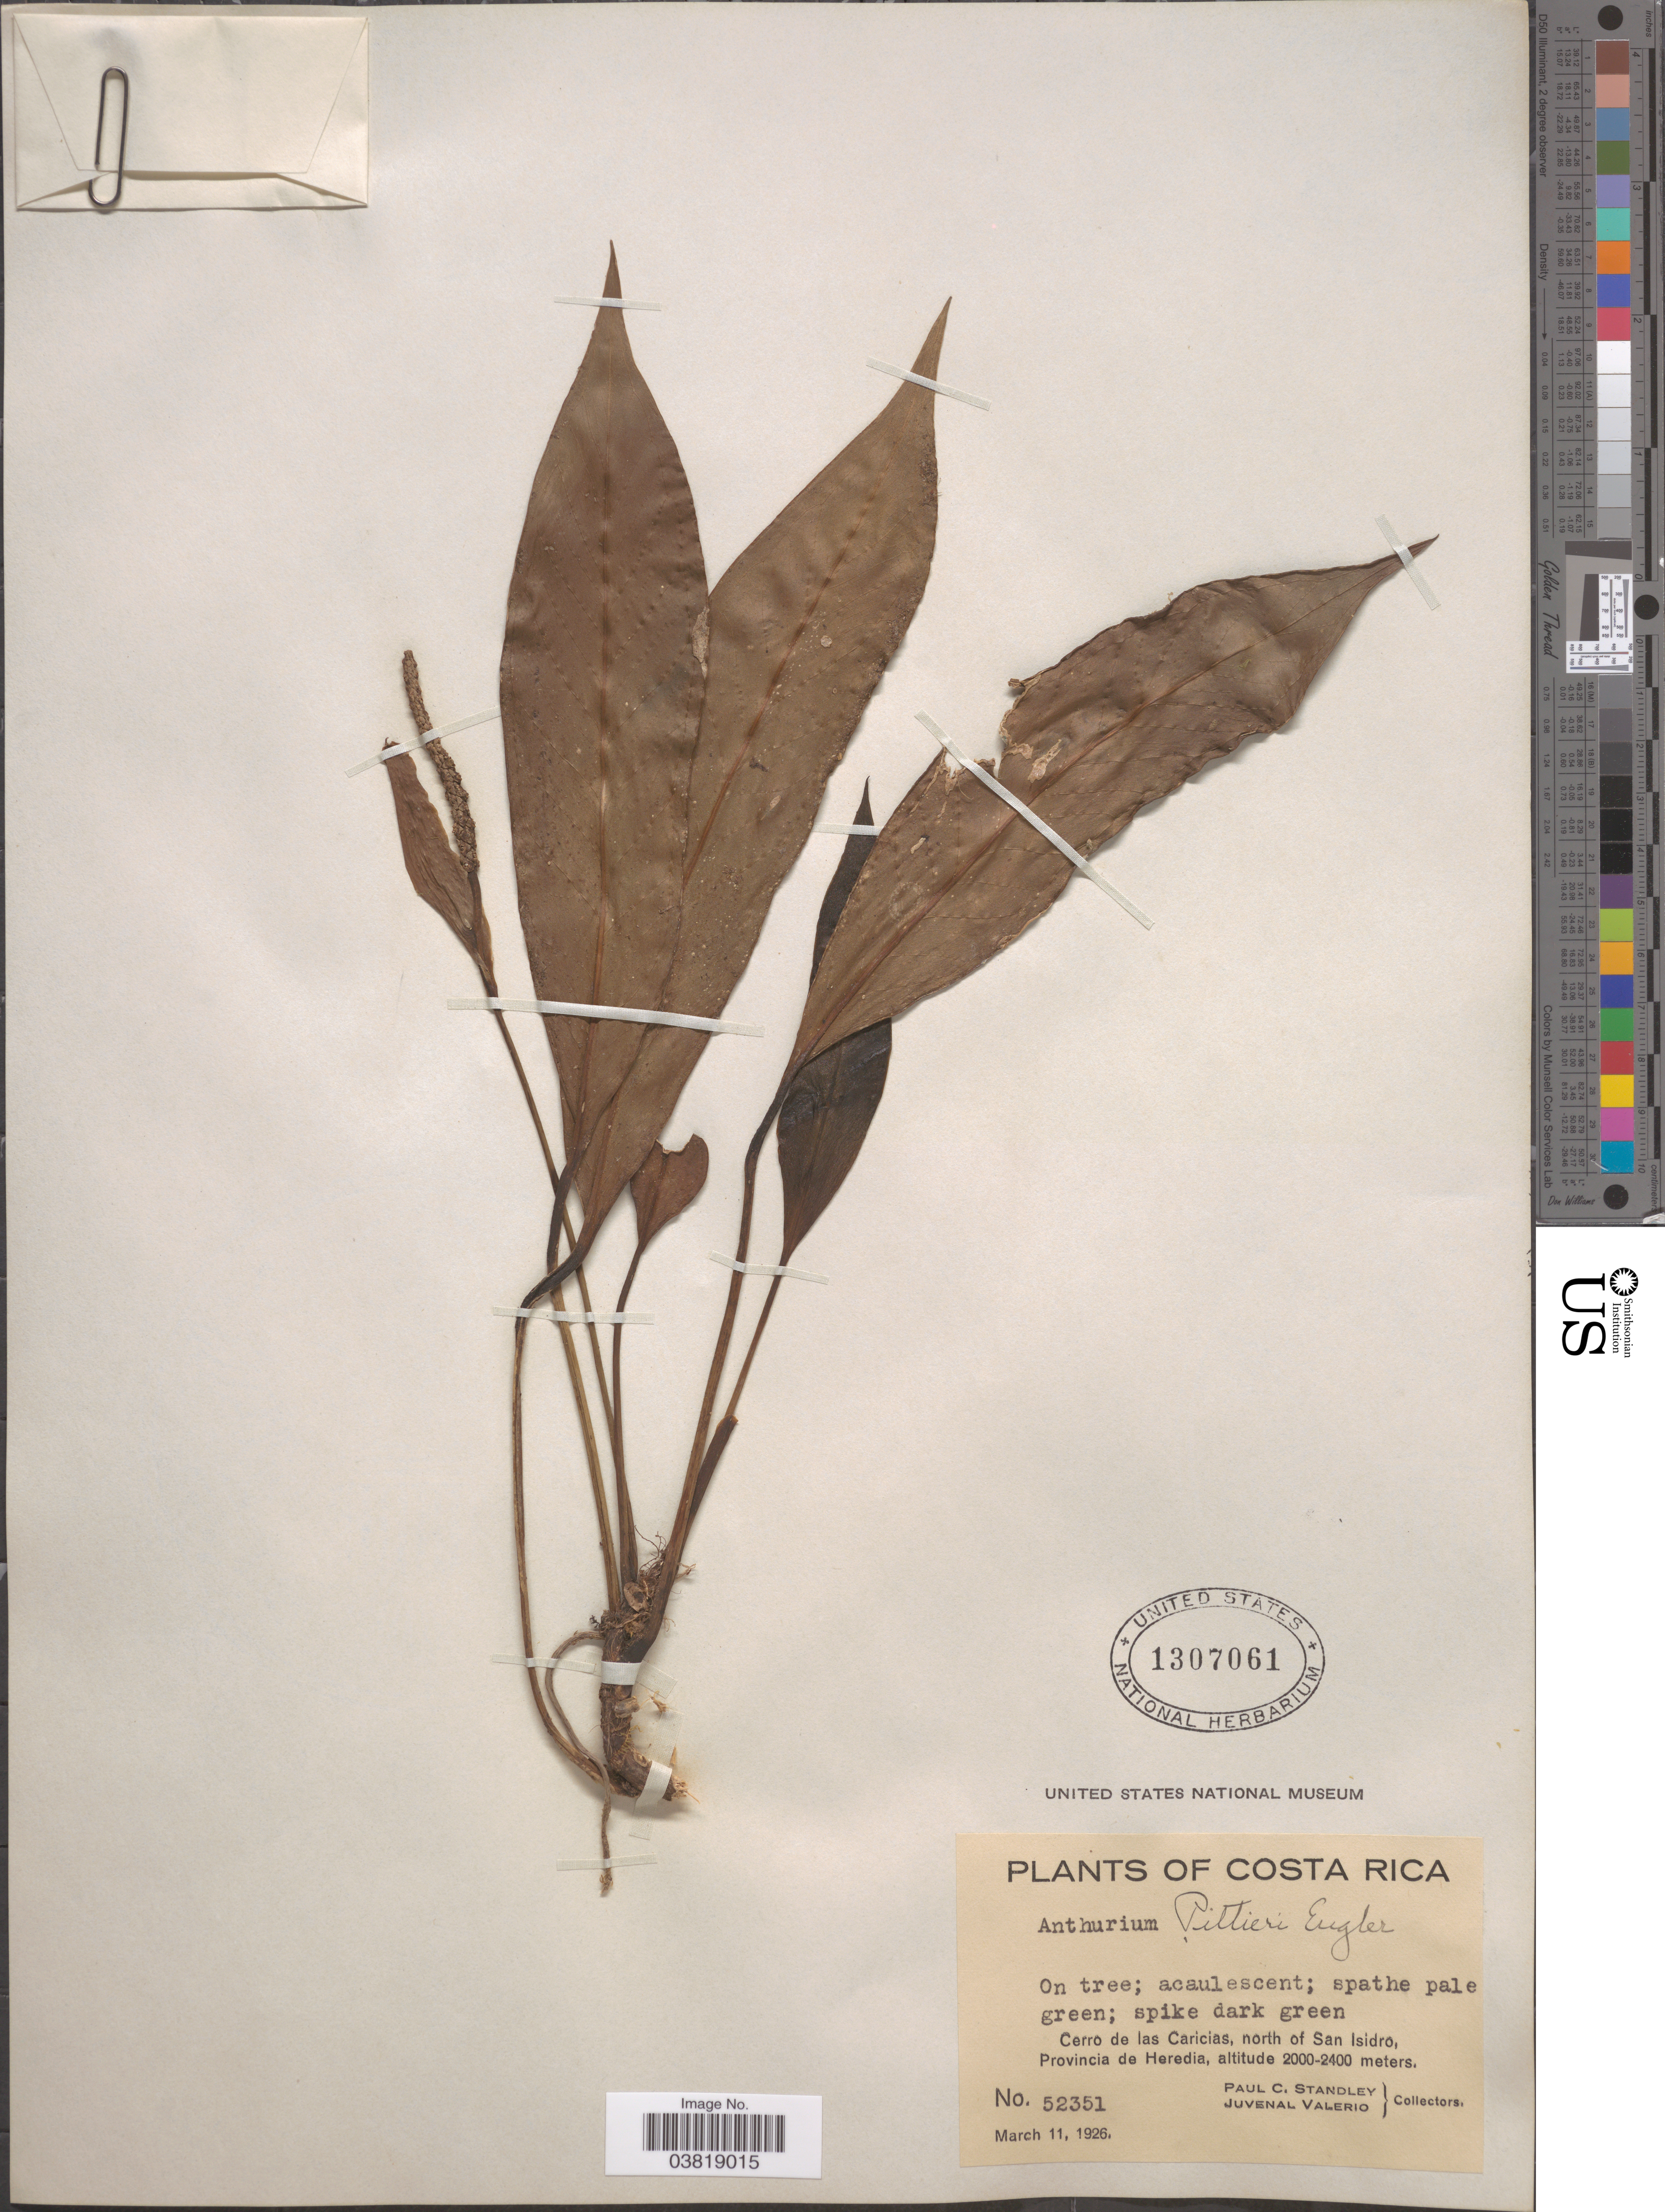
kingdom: Plantae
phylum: Tracheophyta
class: Liliopsida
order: Alismatales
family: Araceae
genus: Anthurium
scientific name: Anthurium pittieri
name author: Engl.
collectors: P. C. Standley & J. Valerio R.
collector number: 52351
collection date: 1926-03-11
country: Costa Rica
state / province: Heredia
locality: Cerro de las Caricias, north of San Isidro.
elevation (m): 2000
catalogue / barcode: US 1307061